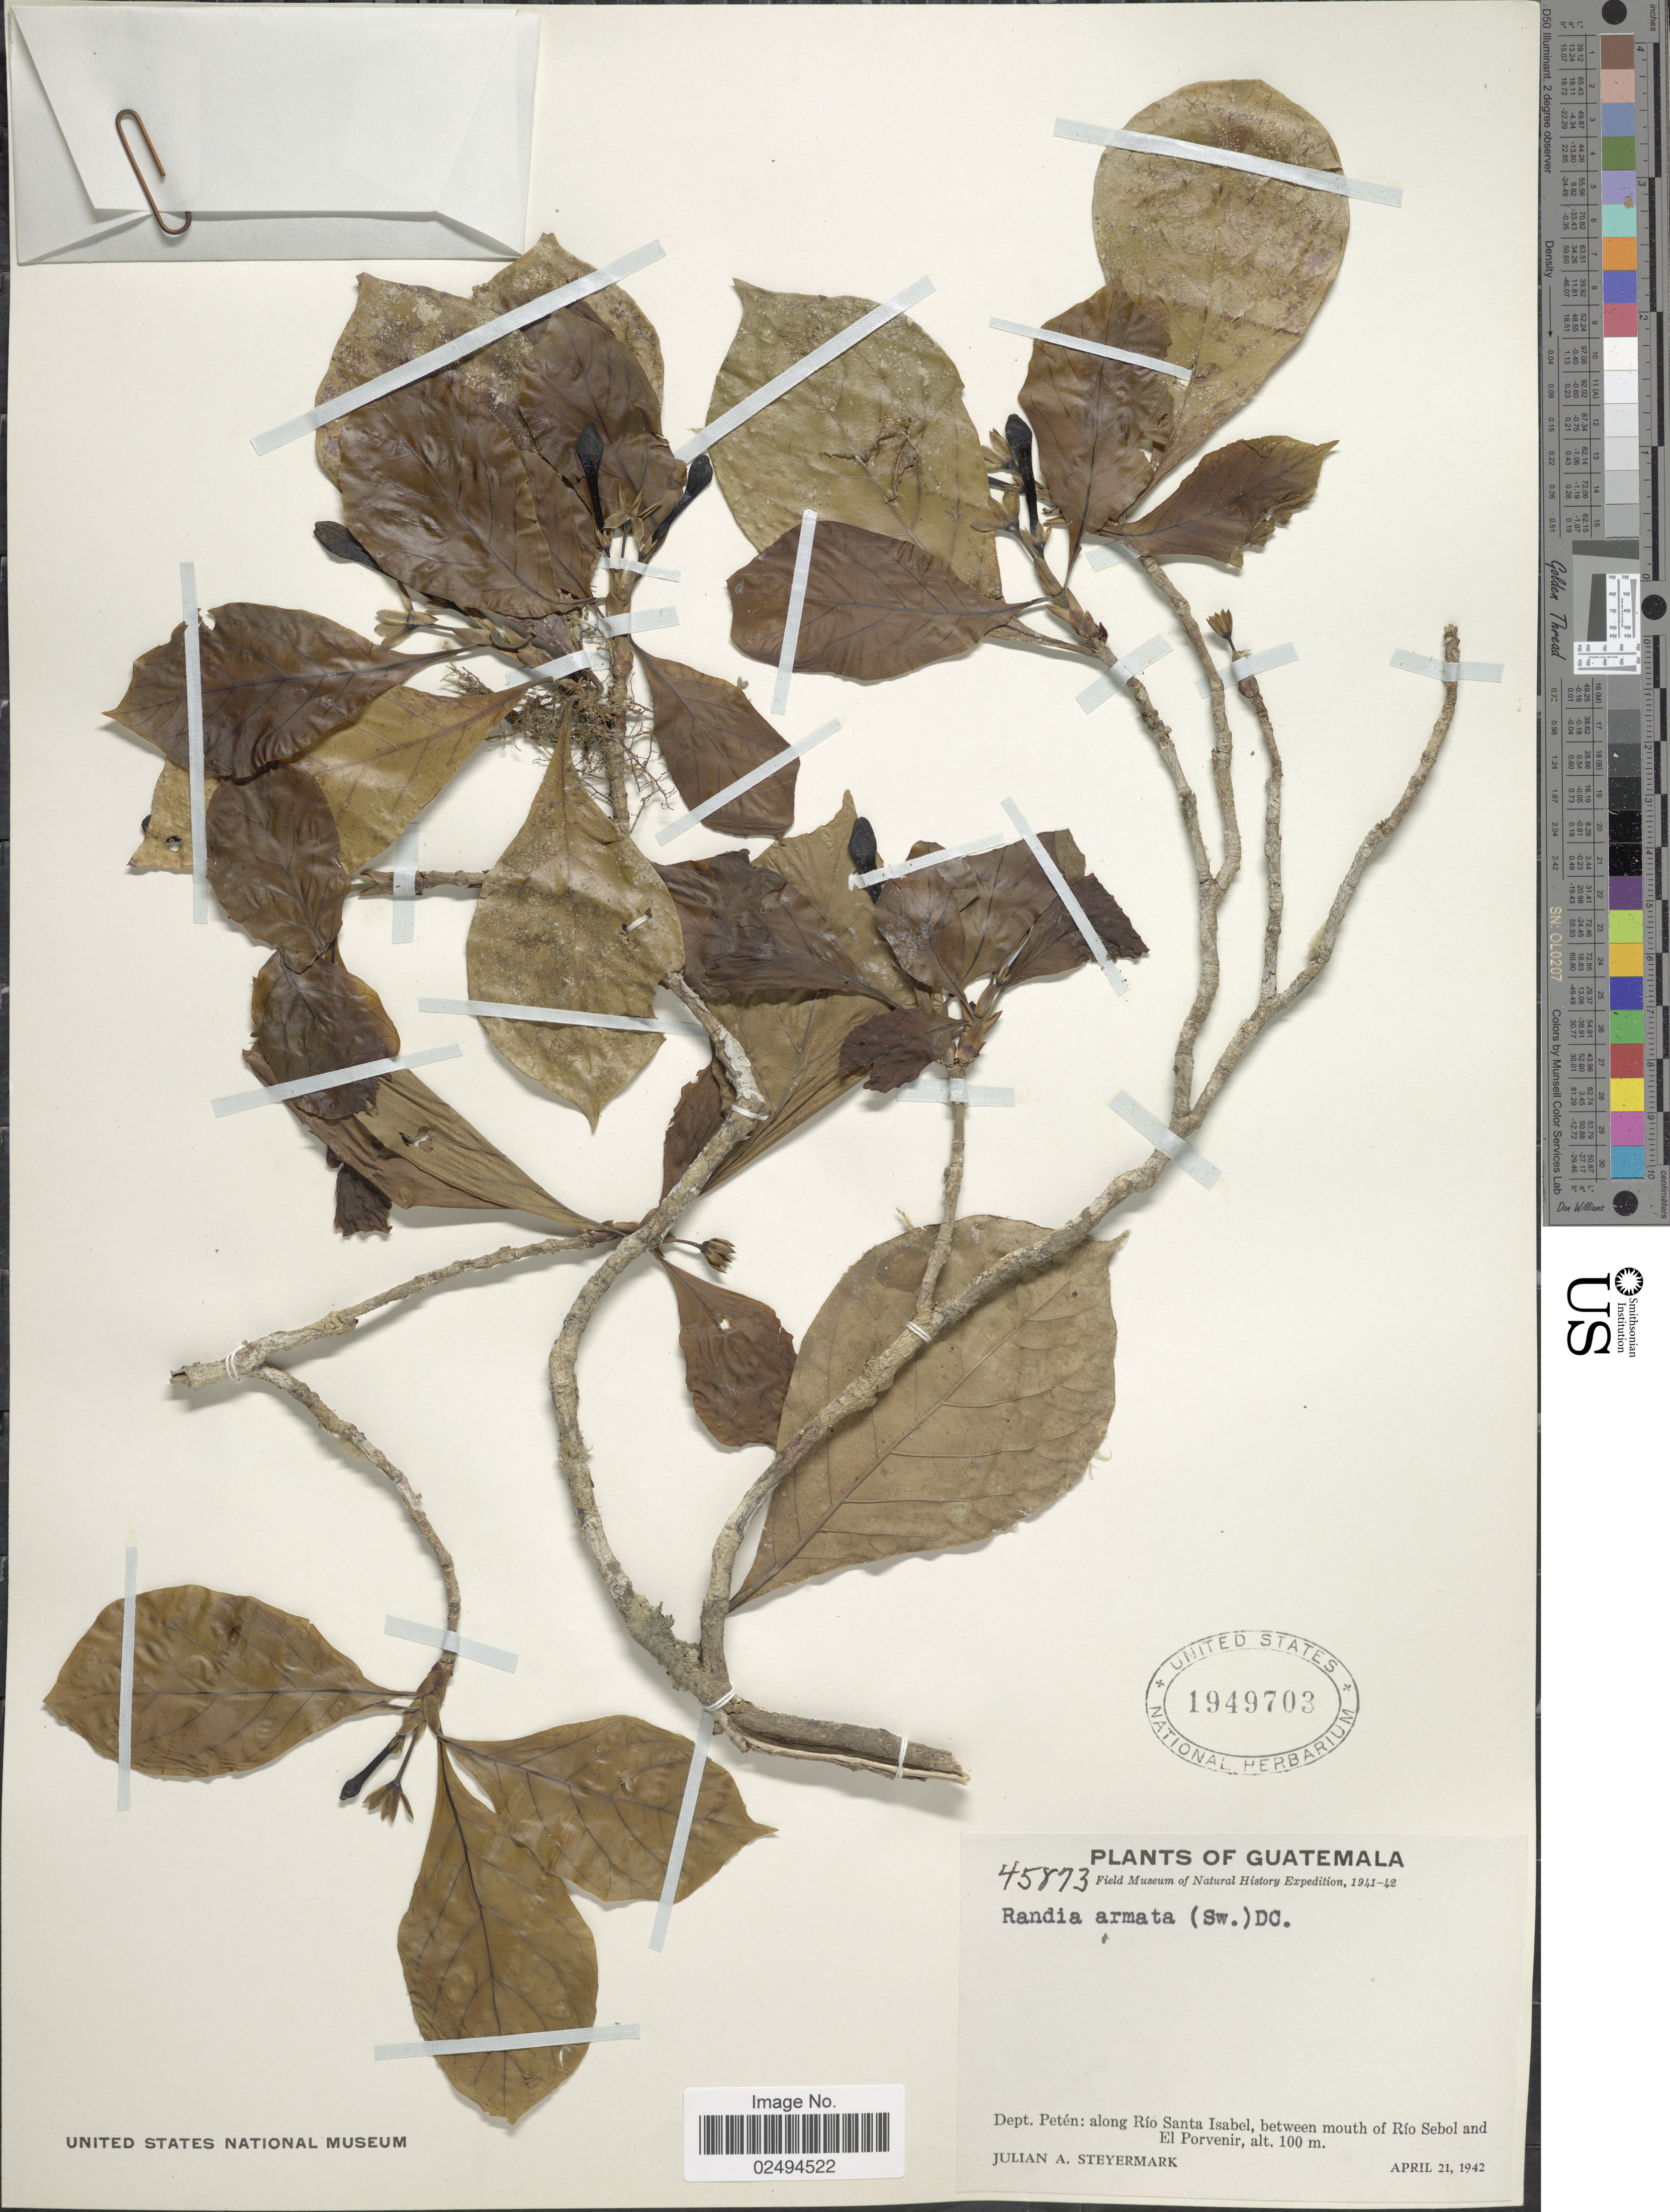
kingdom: Plantae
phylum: Tracheophyta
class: Magnoliopsida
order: Gentianales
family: Rubiaceae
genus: Randia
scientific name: Randia armata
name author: (Sw.) DC.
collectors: J. Steyermark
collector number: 45873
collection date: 1942-04-21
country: Guatemala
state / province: El Petén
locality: Dept. Peten: along Rio Santa Isabel, between mouth of Rio Sebol and El Porvenir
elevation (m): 100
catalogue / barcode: US 1949703